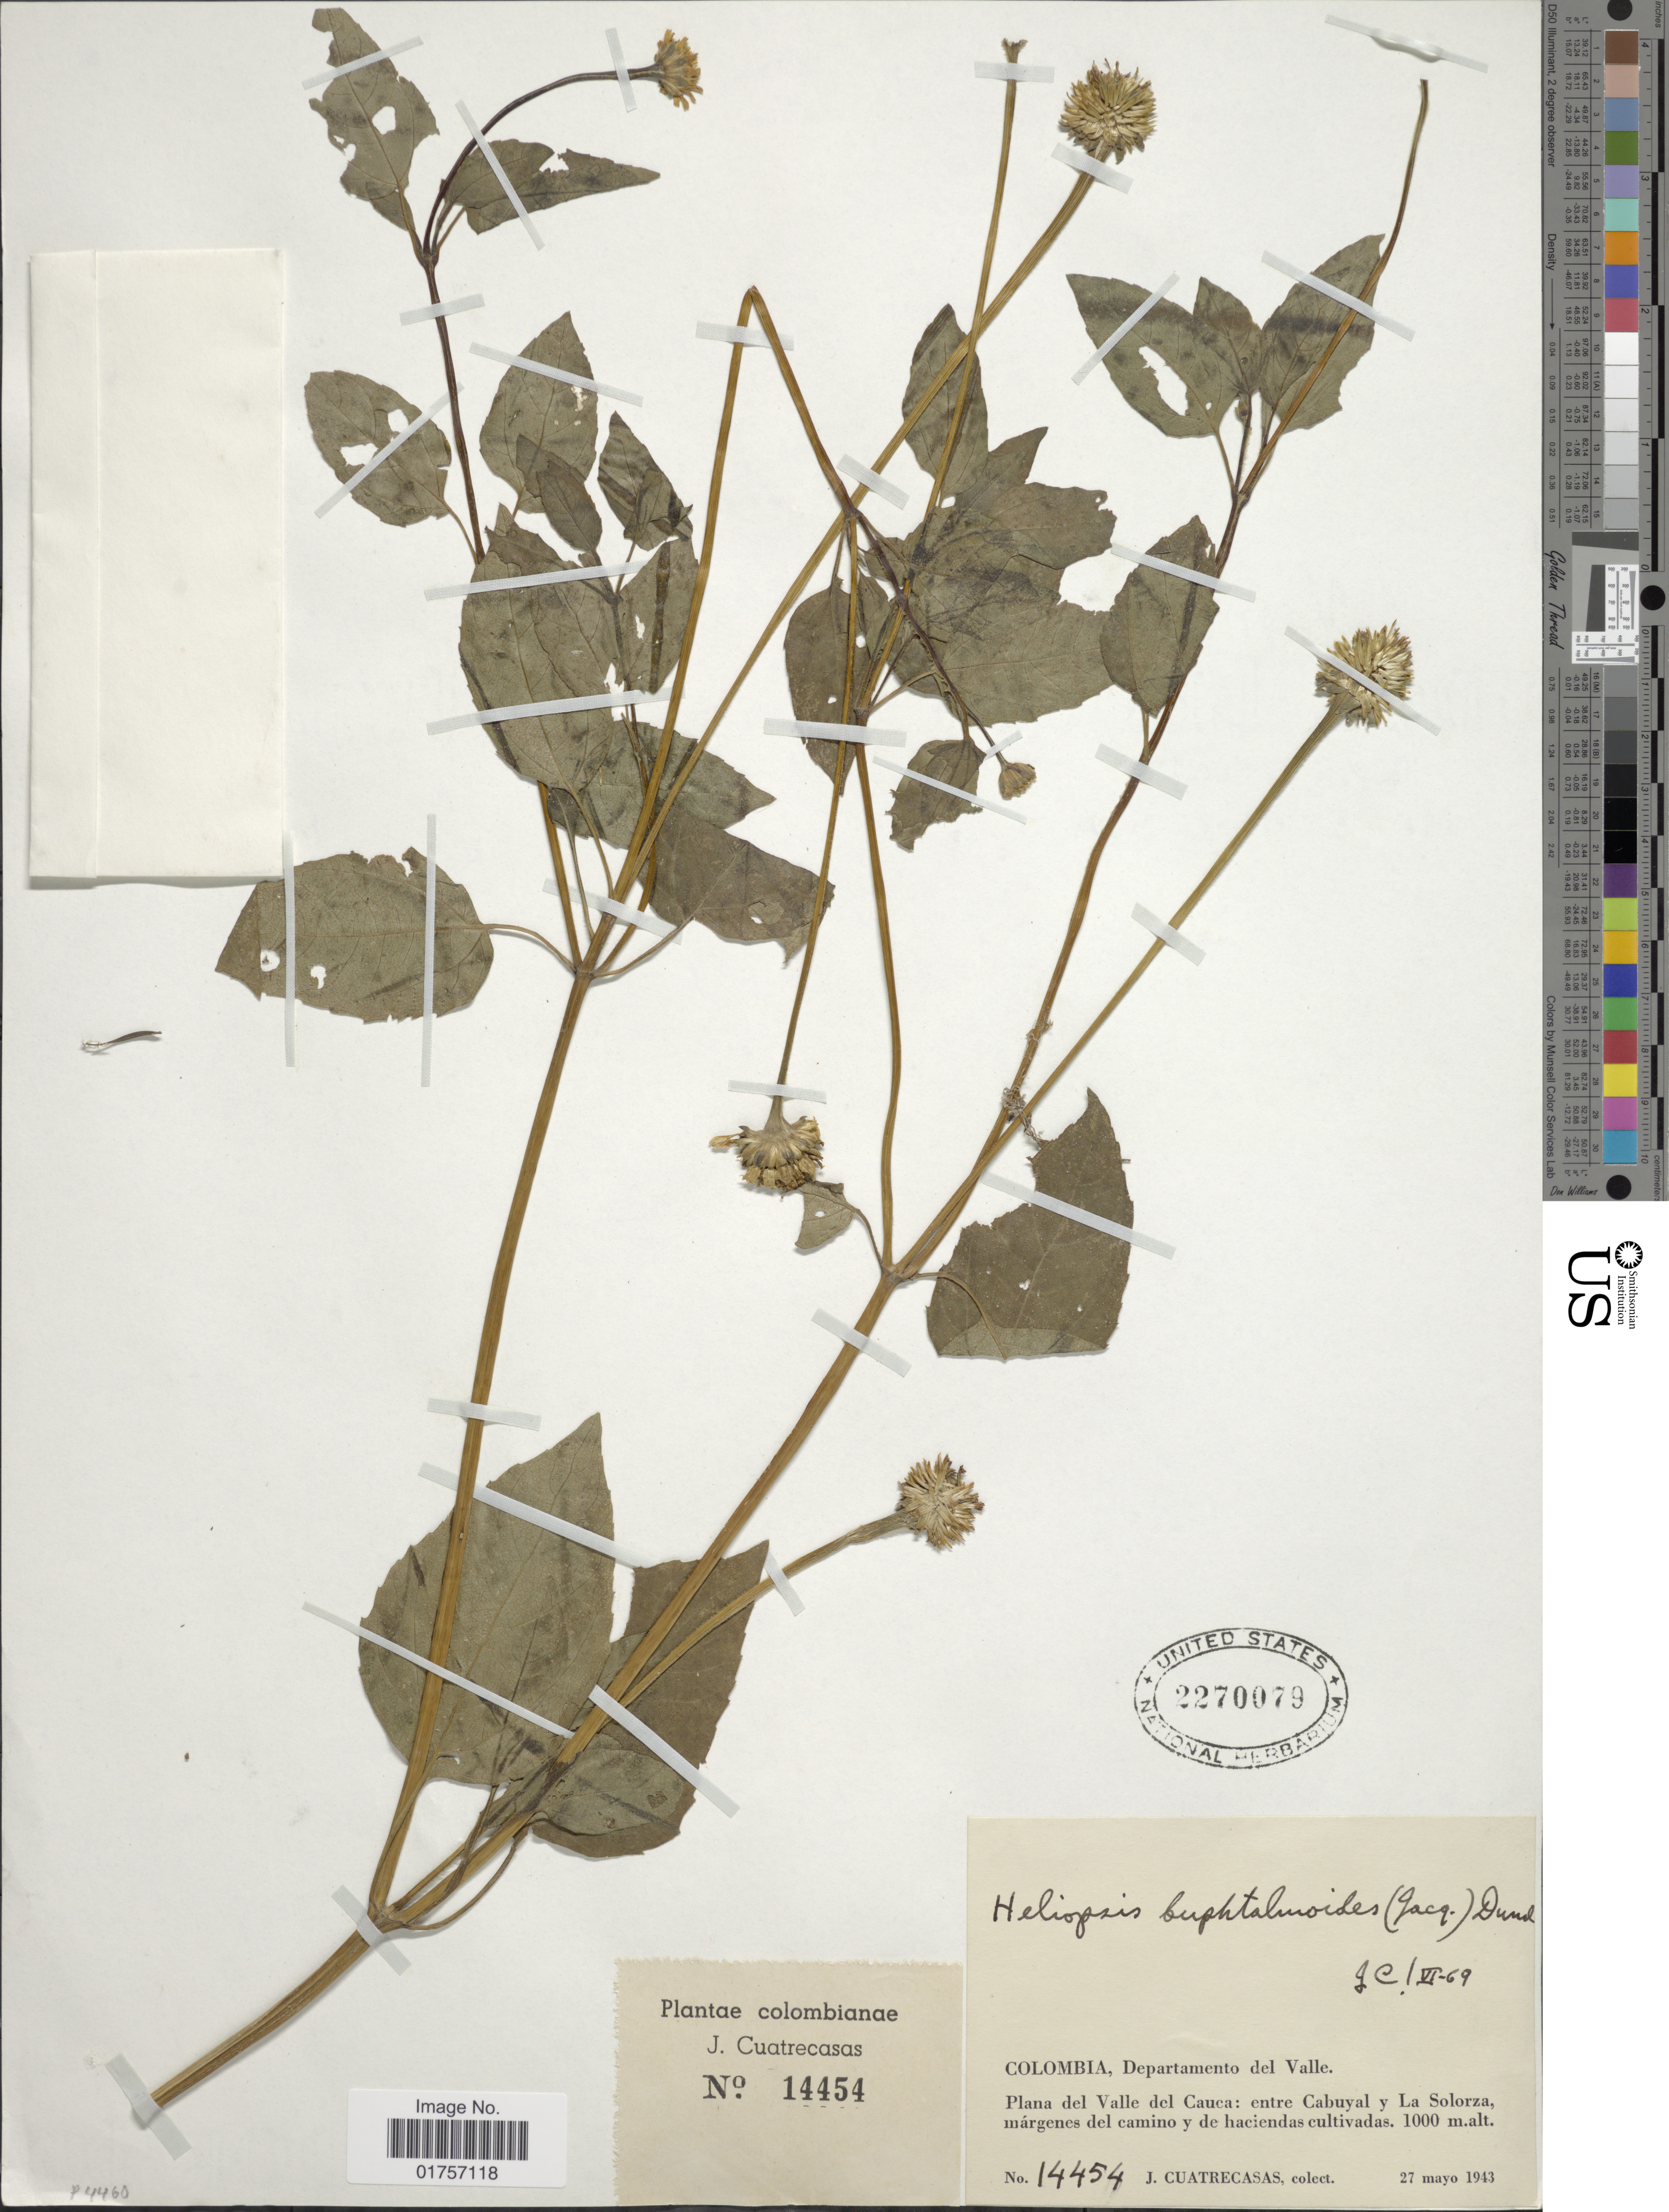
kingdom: Plantae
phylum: Tracheophyta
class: Magnoliopsida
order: Asterales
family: Asteraceae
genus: Heliopsis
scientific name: Heliopsis buphthalmoides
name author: (Jacq.) Dunal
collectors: J. Cuatrecasas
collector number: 14454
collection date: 1943-05-27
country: Colombia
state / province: Valle del Cauca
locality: Departamento del Valle: entre Cabuyal y La Solorza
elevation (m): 1000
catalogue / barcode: US 2270079